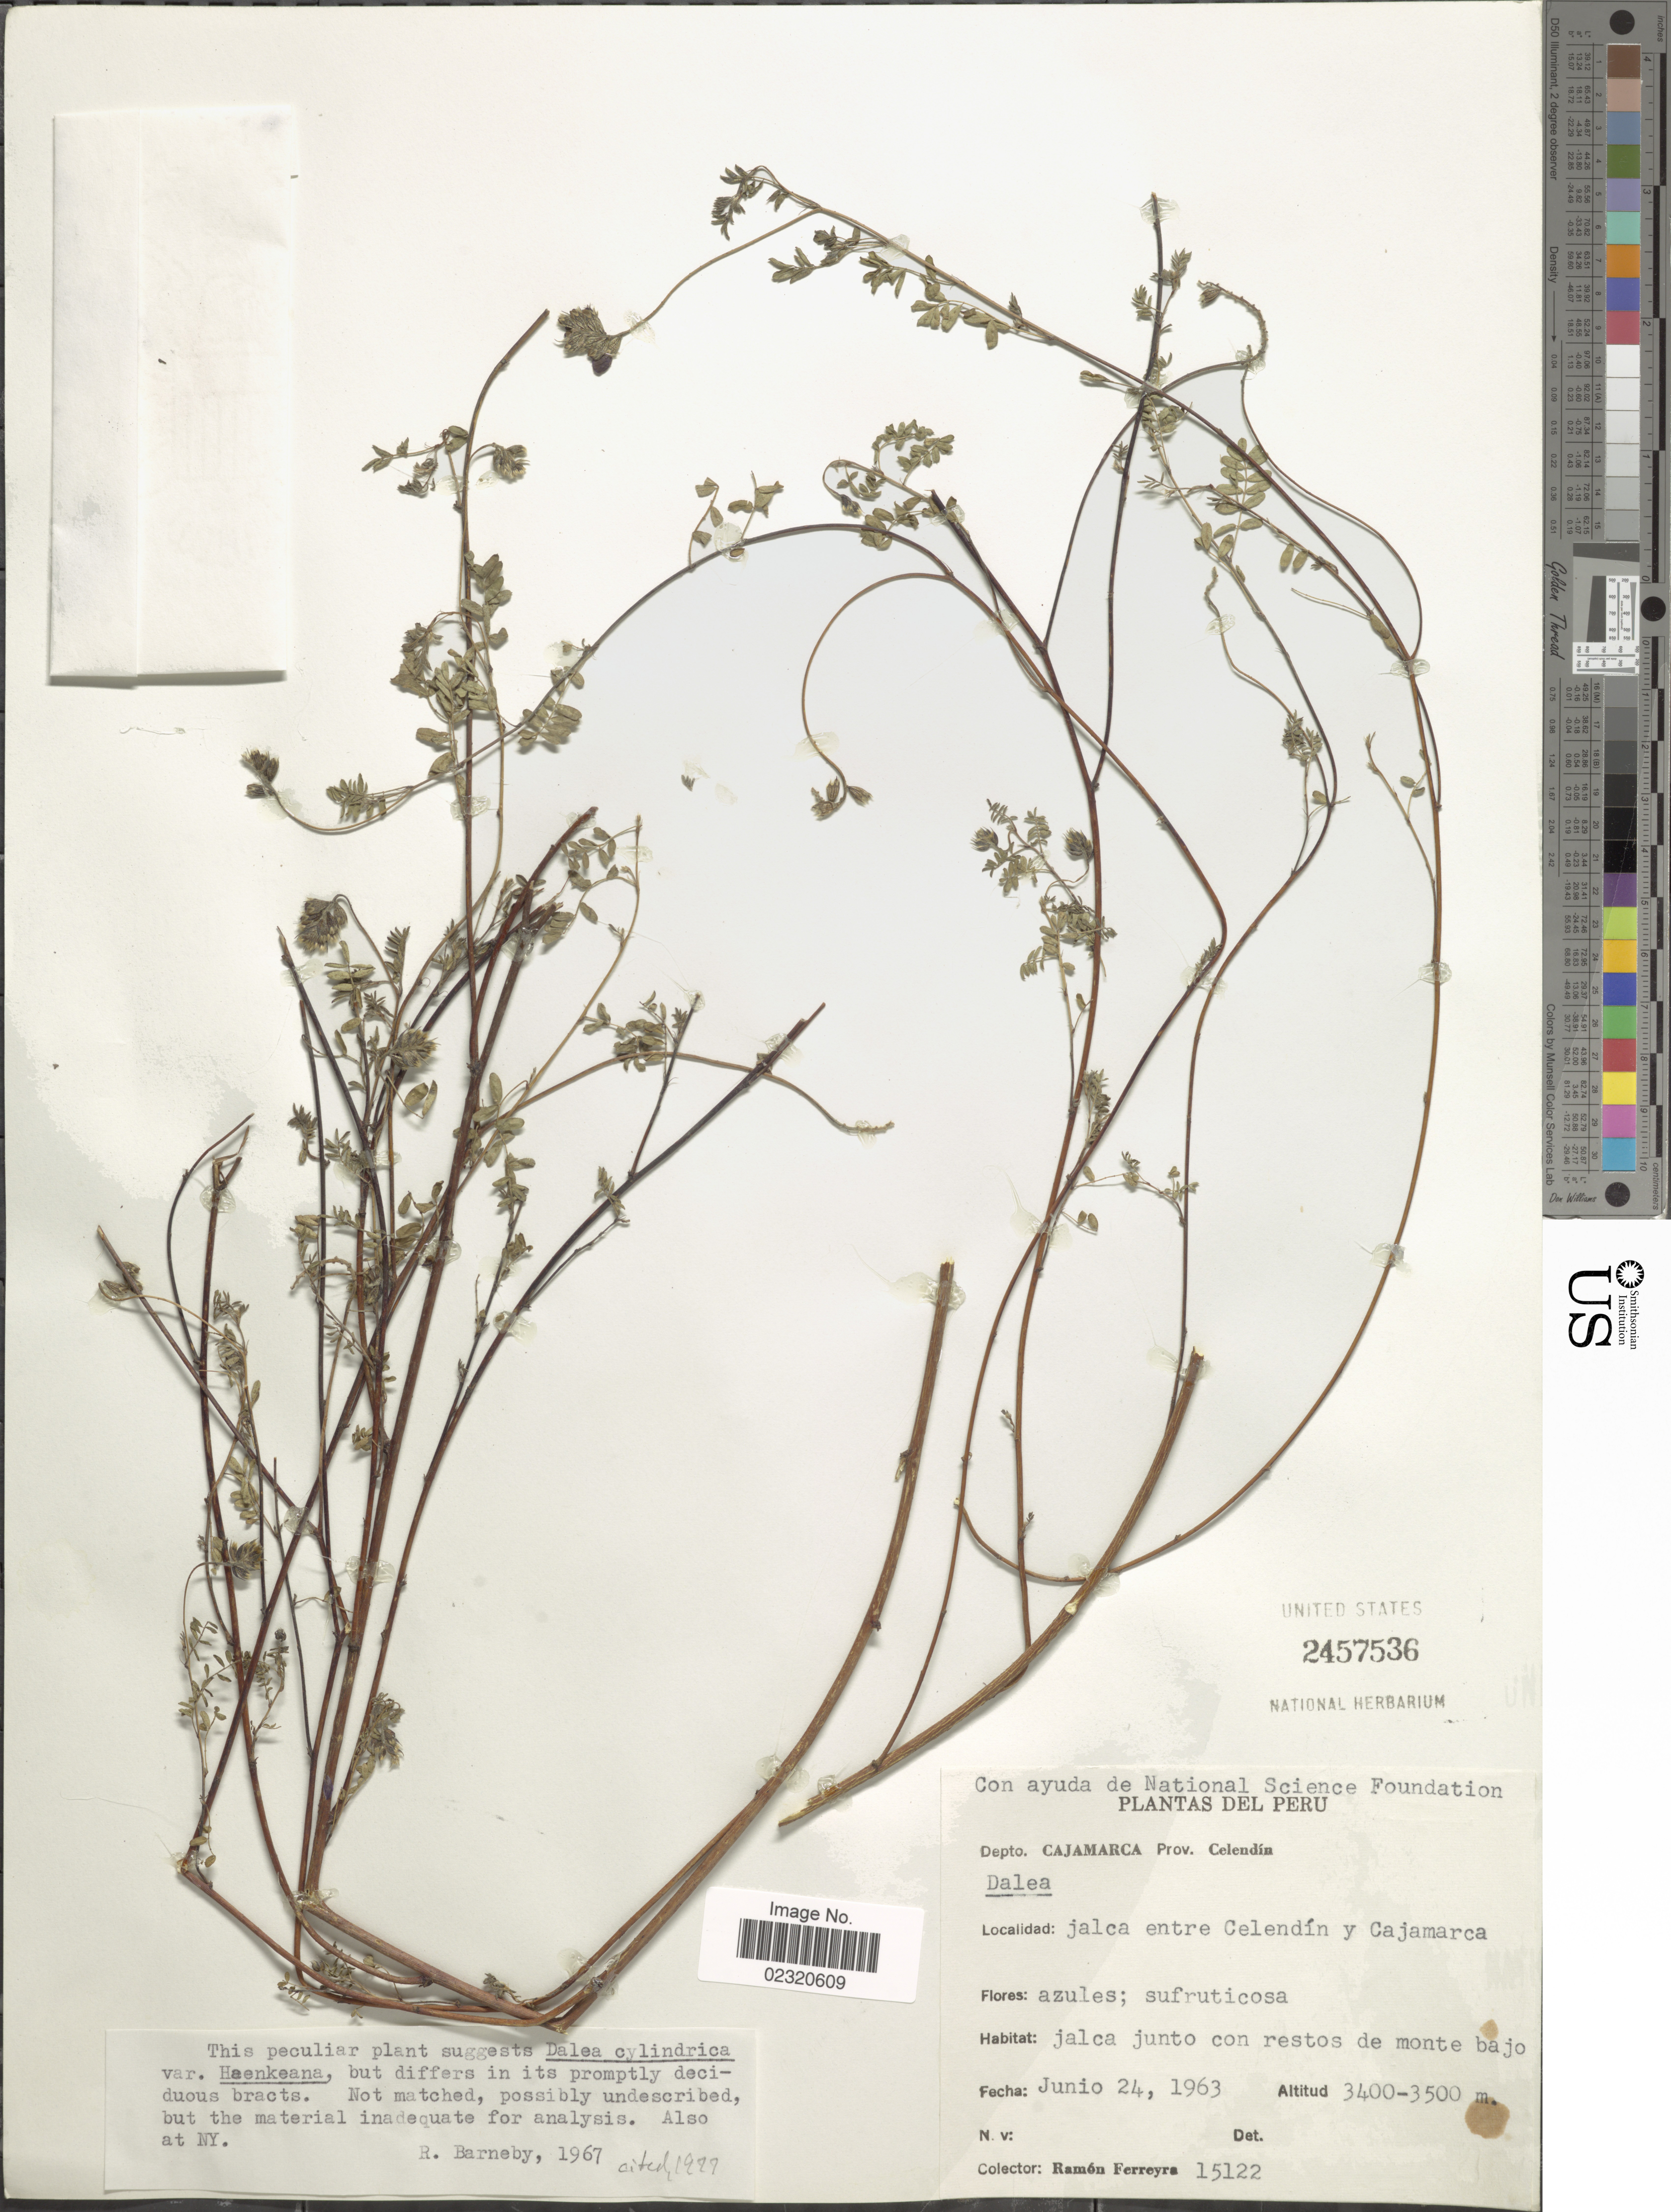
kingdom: Plantae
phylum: Tracheophyta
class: Magnoliopsida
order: Fabales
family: Fabaceae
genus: Dalea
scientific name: Dalea cylindrica var. haenkeana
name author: Barneby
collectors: R. A. Ferreyra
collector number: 15122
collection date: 1963-06-24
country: Peru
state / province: Cajamarca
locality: Prov. Celendin, Jalca entre Celendin y Cajamarca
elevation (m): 3400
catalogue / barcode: US 2457536